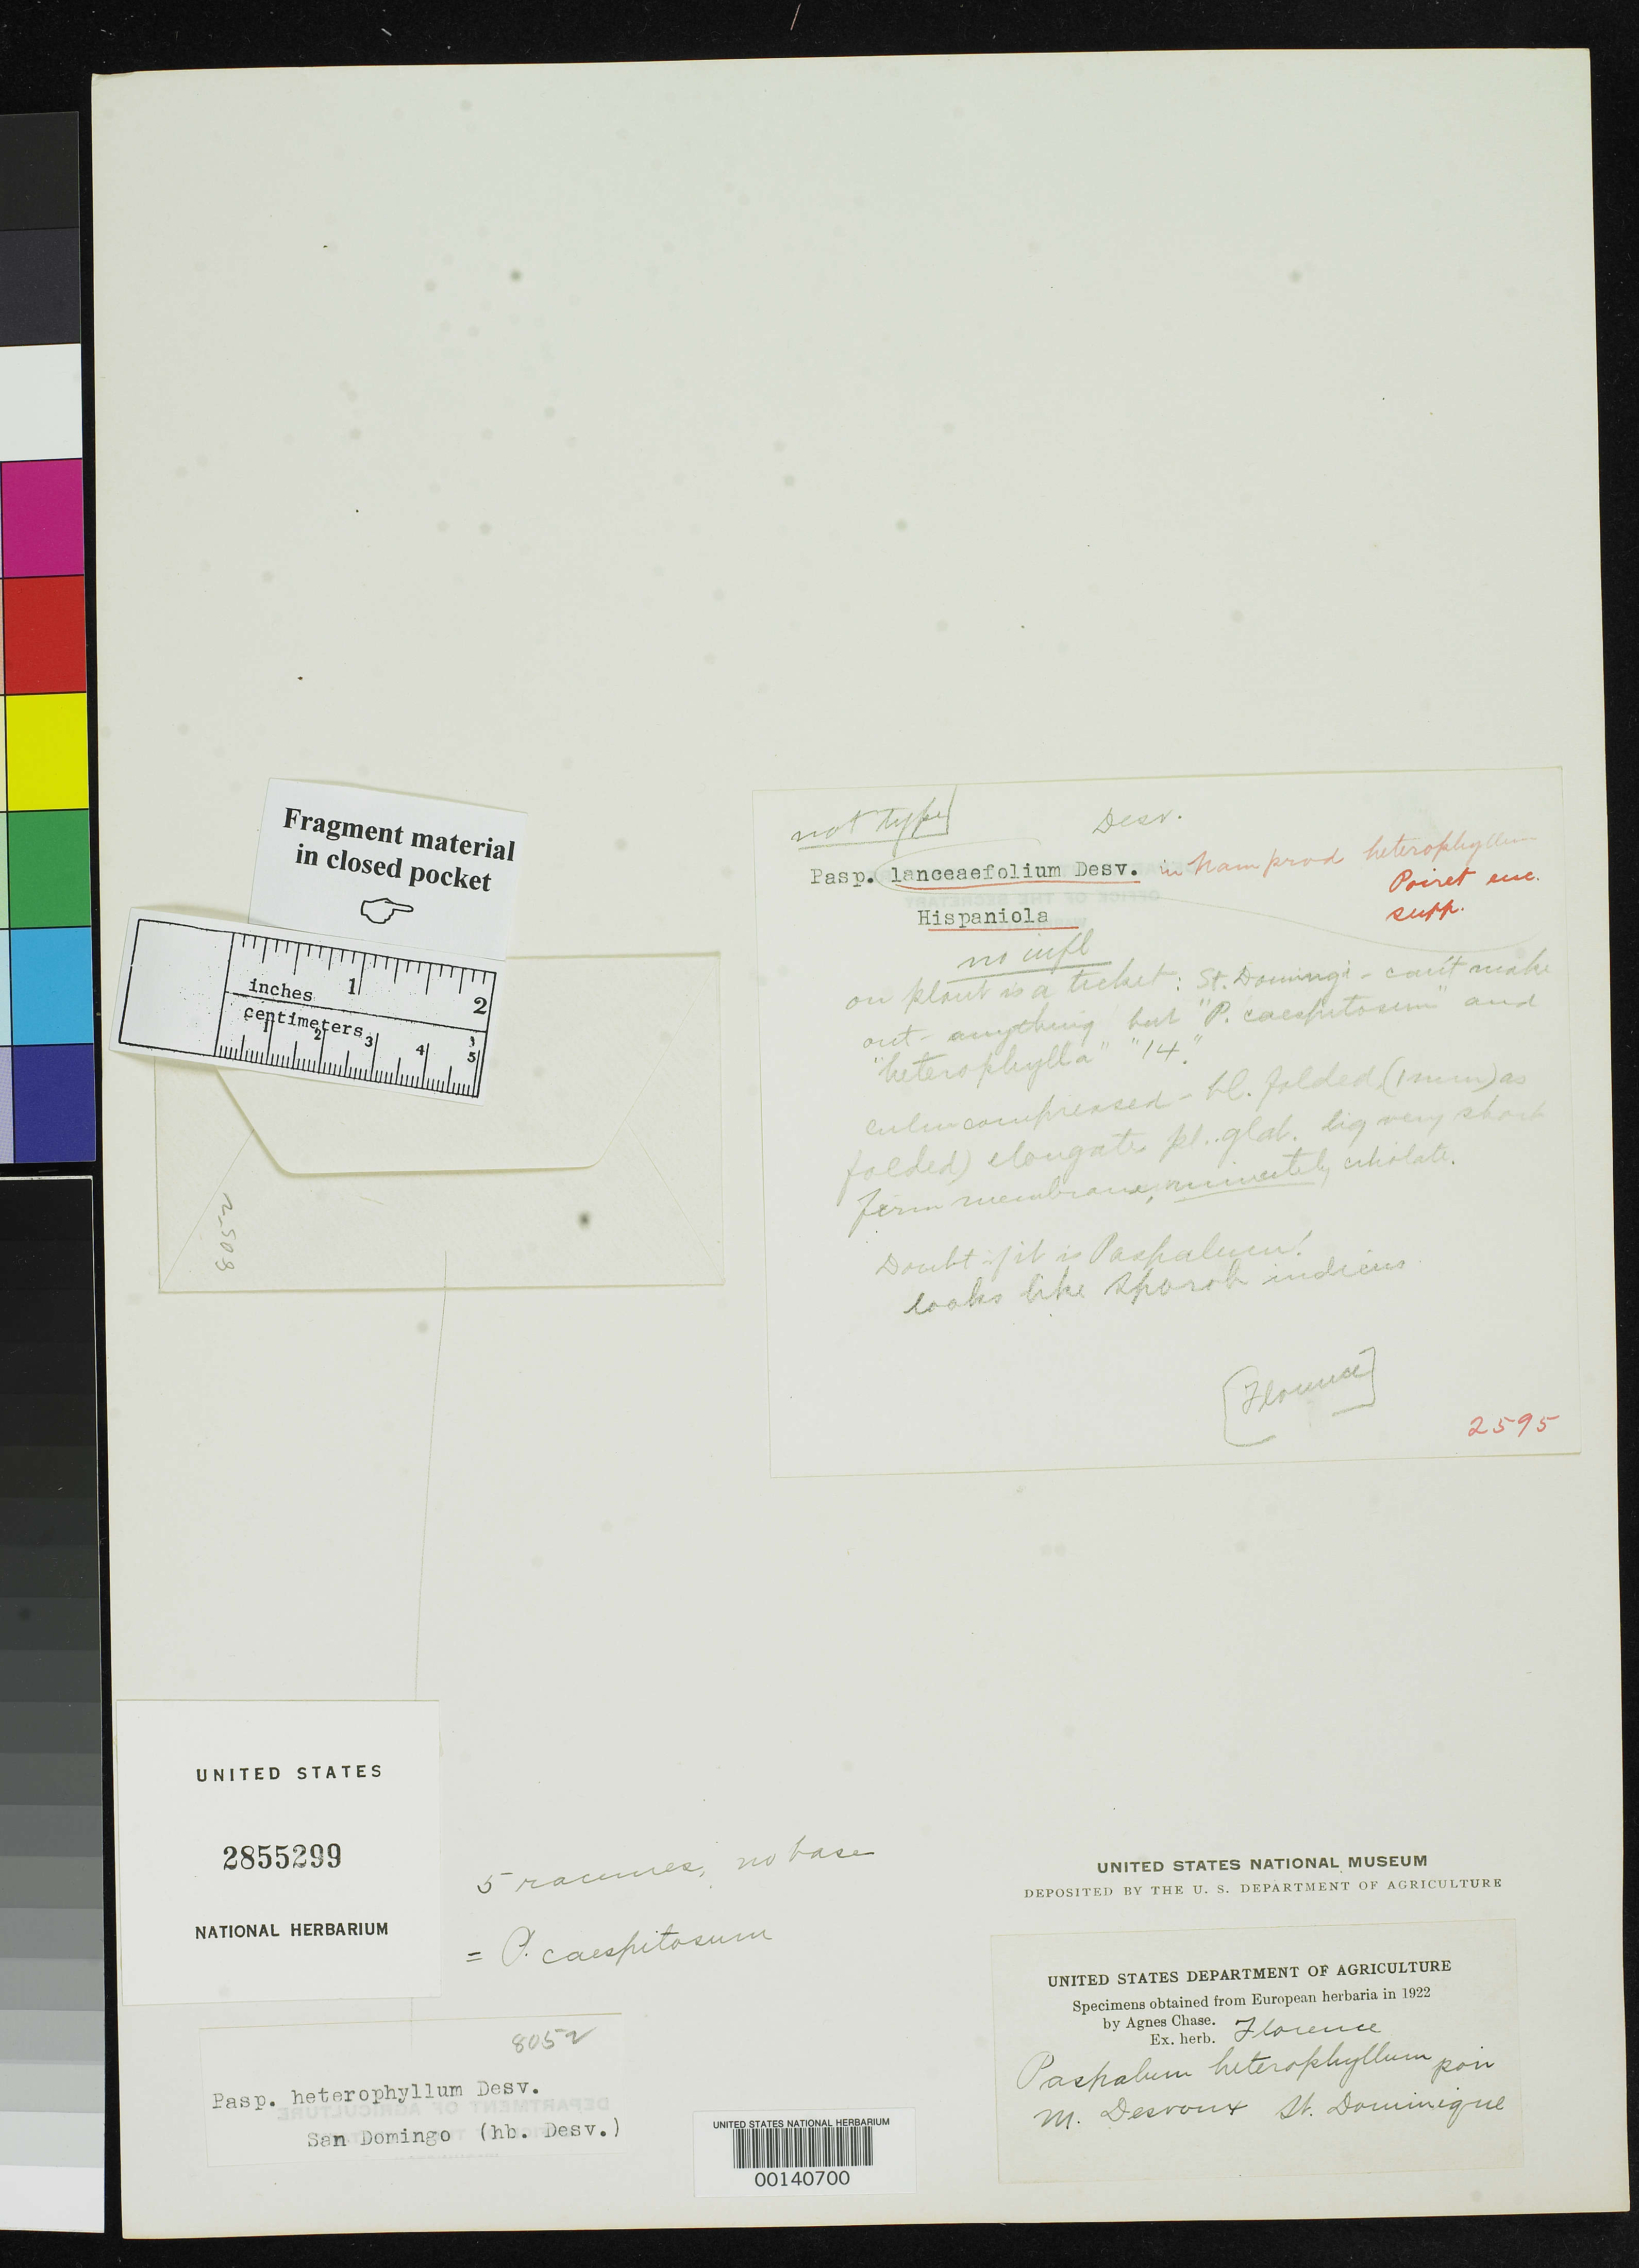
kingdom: Plantae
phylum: Tracheophyta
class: Liliopsida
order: Poales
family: Poaceae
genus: Paspalum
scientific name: Paspalum heterophyllum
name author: Desv. ex Poir. in Lam.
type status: Type Fragment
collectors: N. A. Desvaux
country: Dominican Republic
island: Hispaniola Island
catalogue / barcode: US 2855299